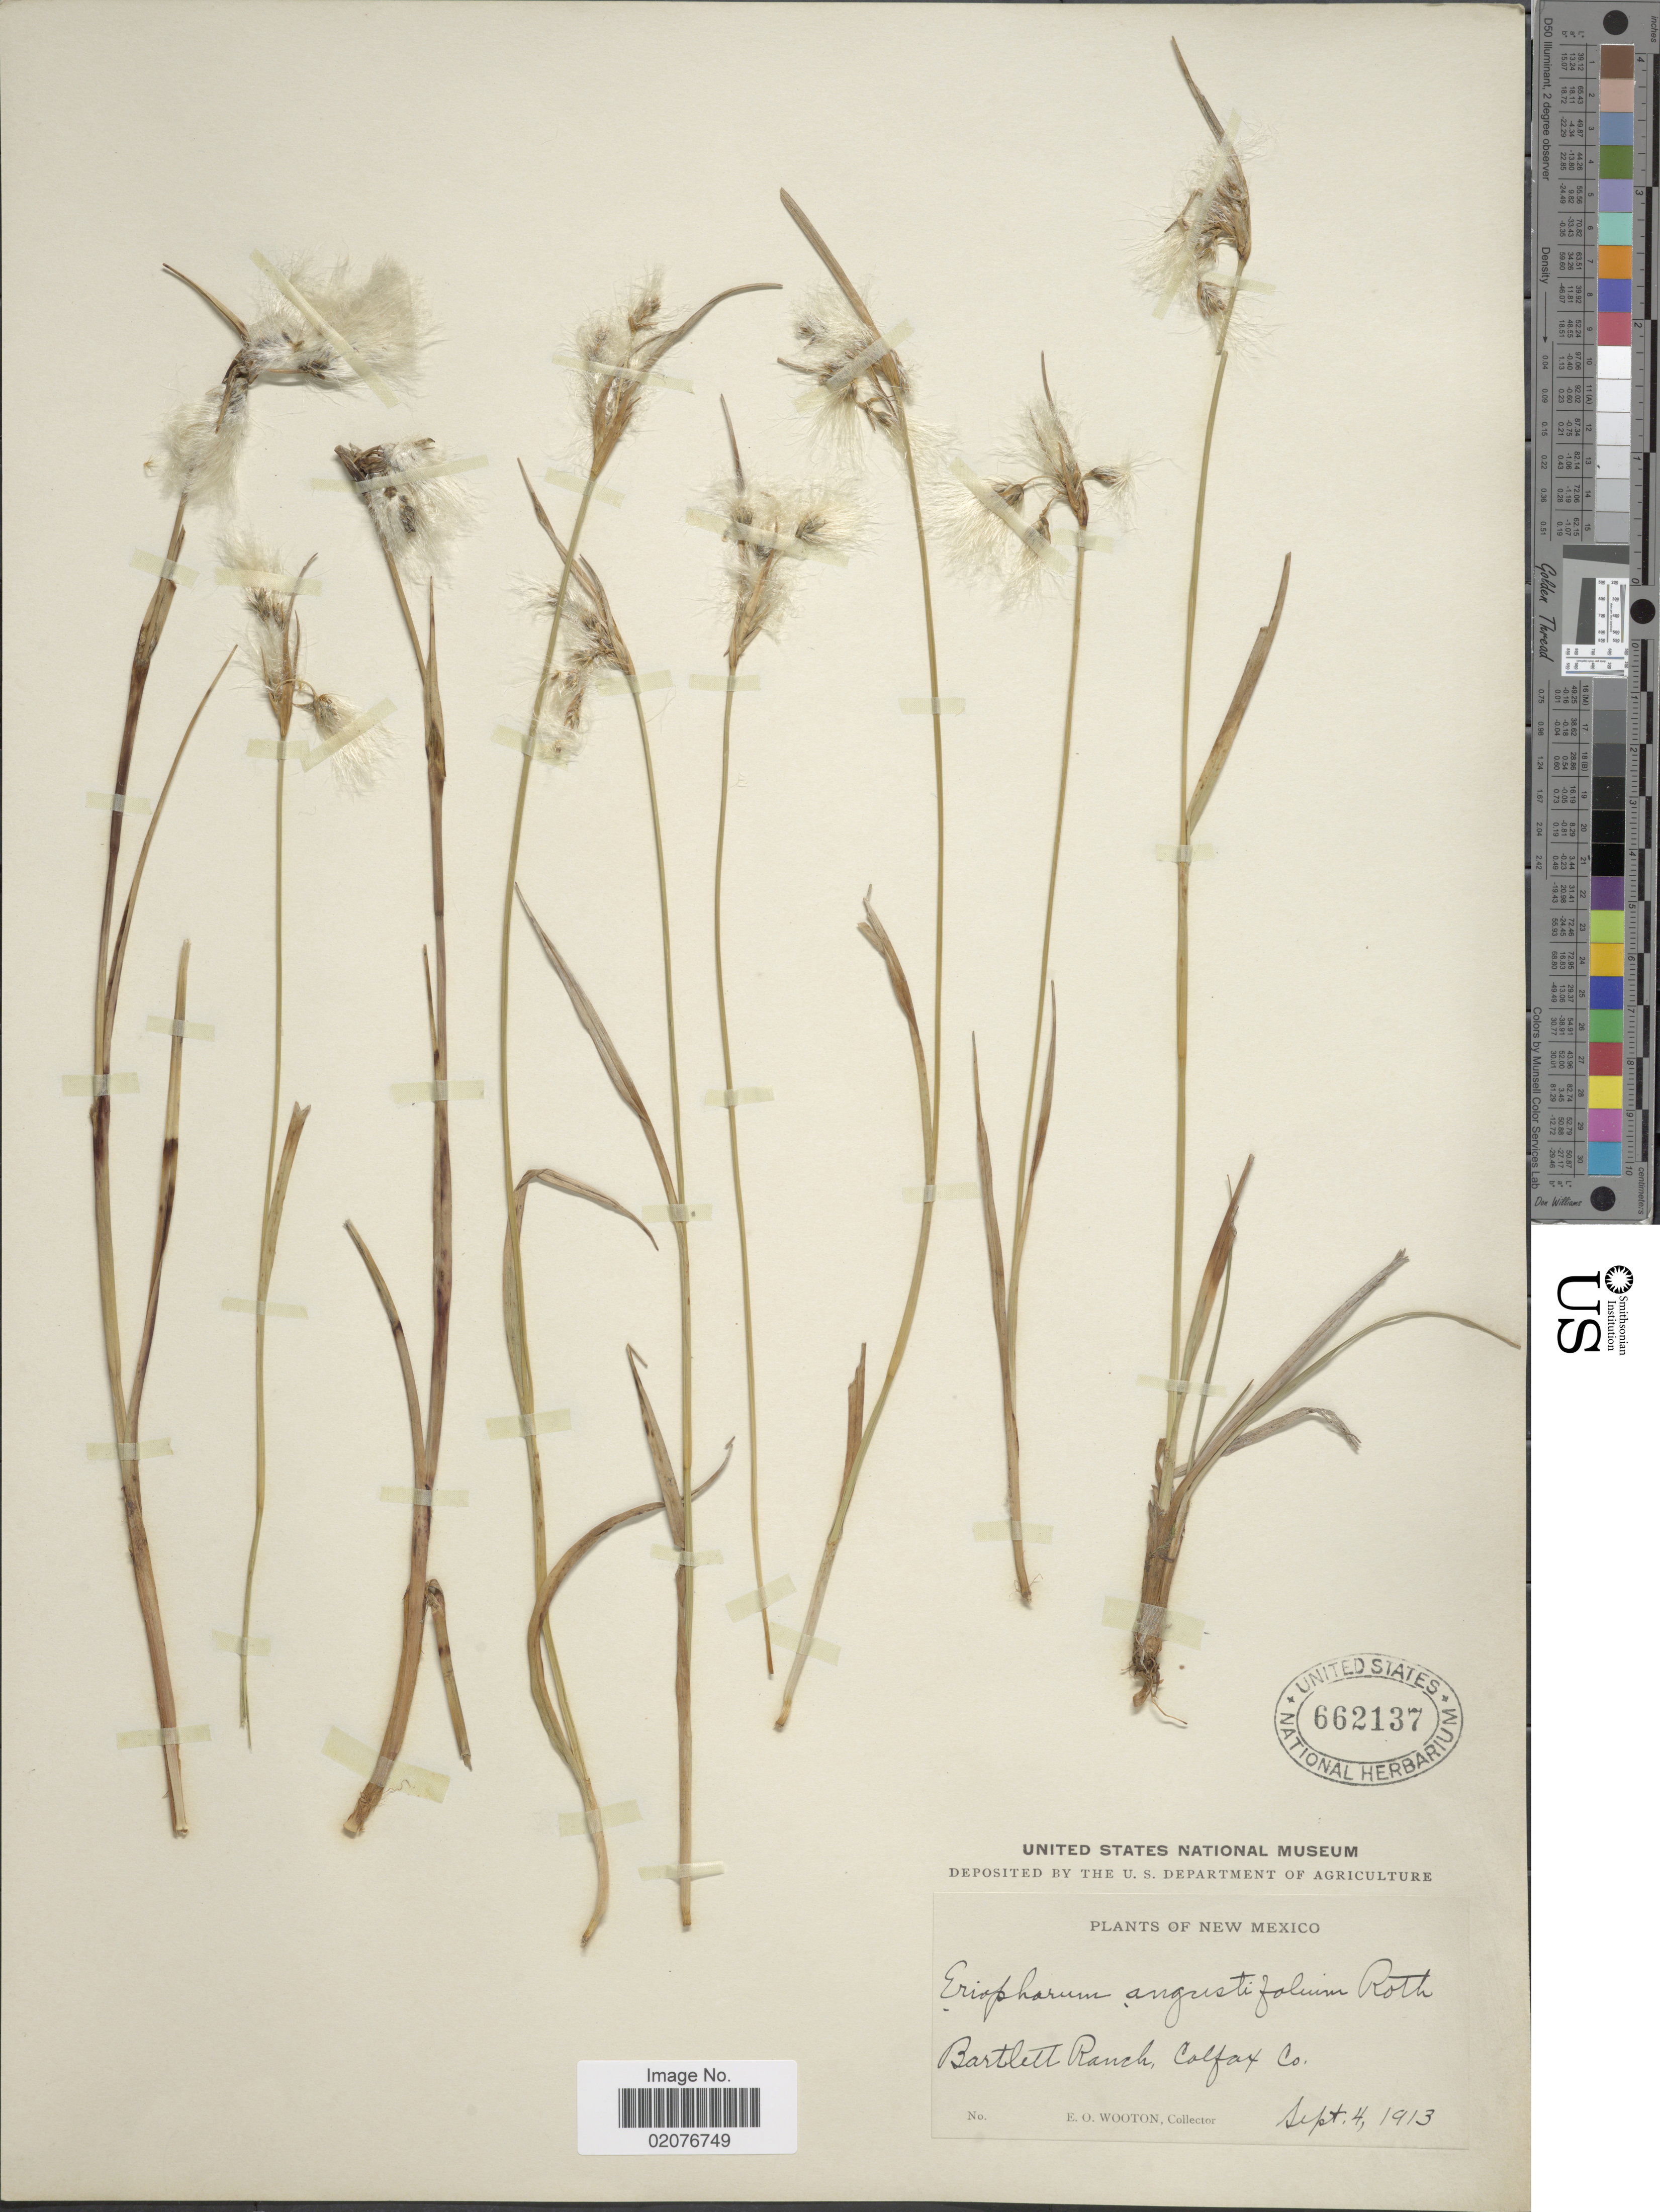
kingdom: Plantae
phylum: Tracheophyta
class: Liliopsida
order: Poales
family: Cyperaceae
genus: Eriophorum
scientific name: Eriophorum angustifolium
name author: Honck.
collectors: E. O. Wooton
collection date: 1913-09-04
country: United States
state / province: New Mexico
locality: Bartlett Ranch, Colfax Co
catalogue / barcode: US 662137